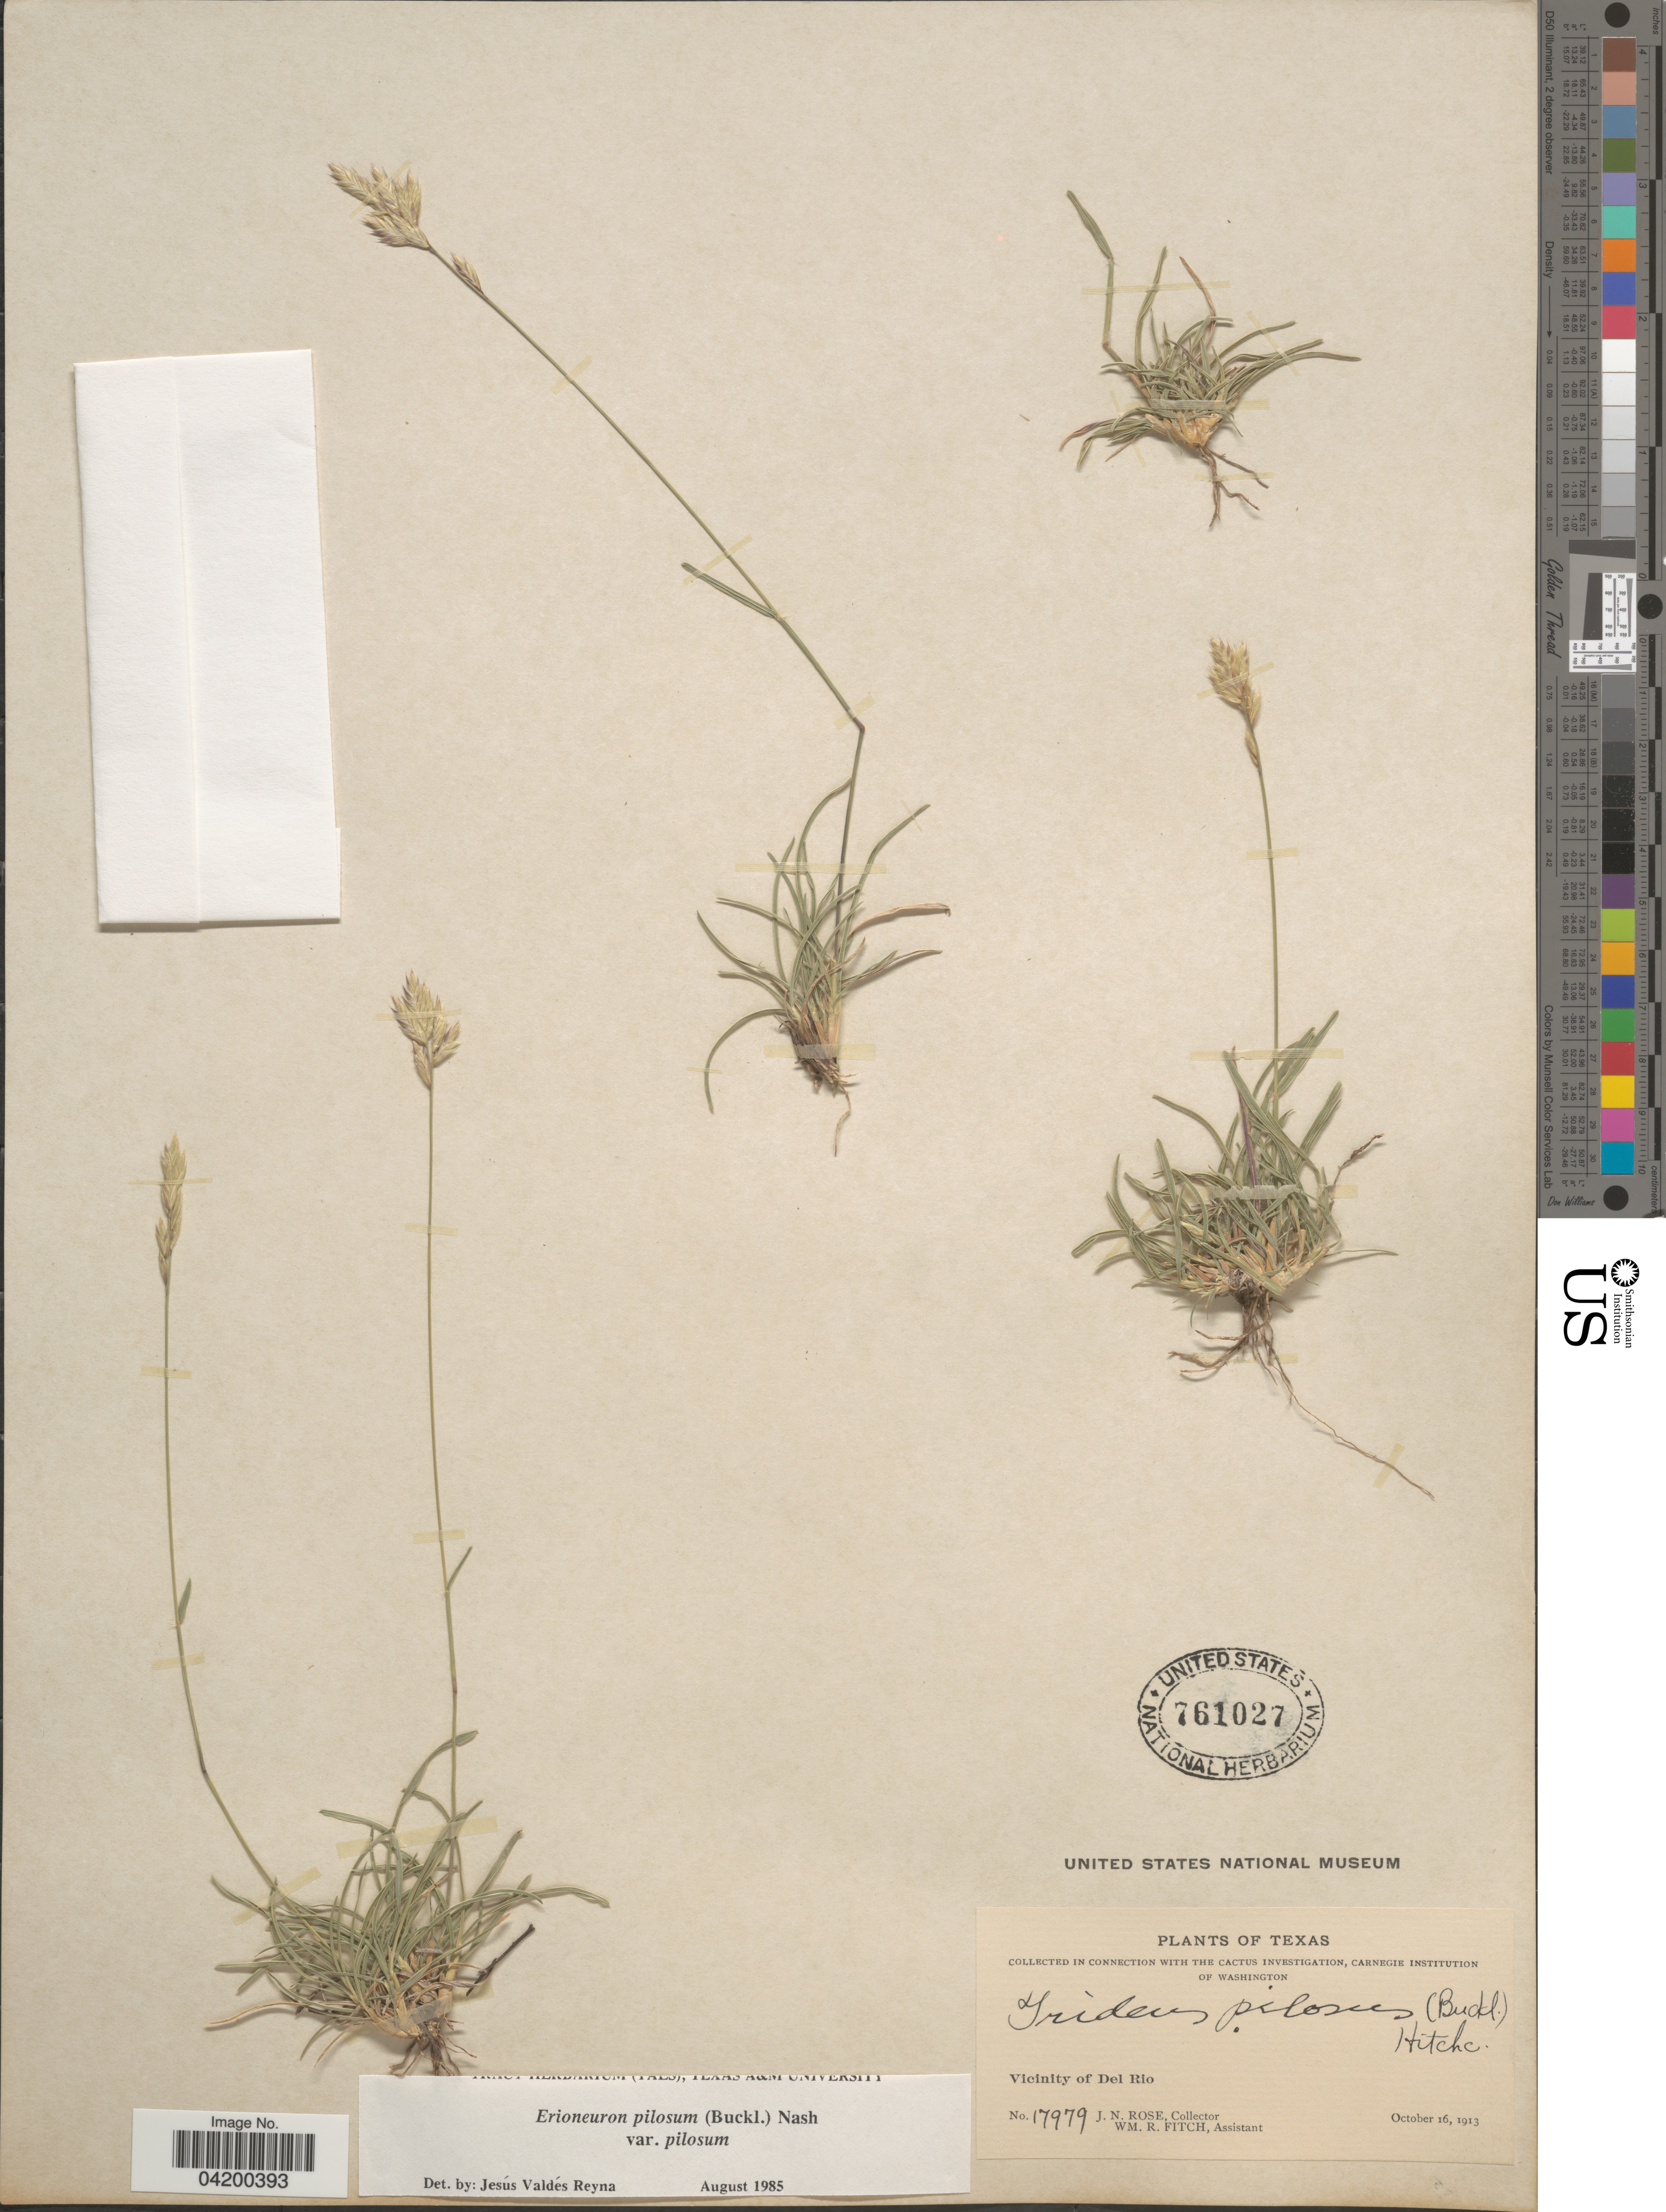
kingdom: Plantae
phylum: Tracheophyta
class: Liliopsida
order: Poales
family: Poaceae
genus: Erioneuron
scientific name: Erioneuron pilosum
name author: (Buckley) Nash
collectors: J. N. Rose & W. R. Fitch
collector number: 17979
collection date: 1913-10-16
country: United States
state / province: Texas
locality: Vicinity of Del Rio.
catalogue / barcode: US 761027